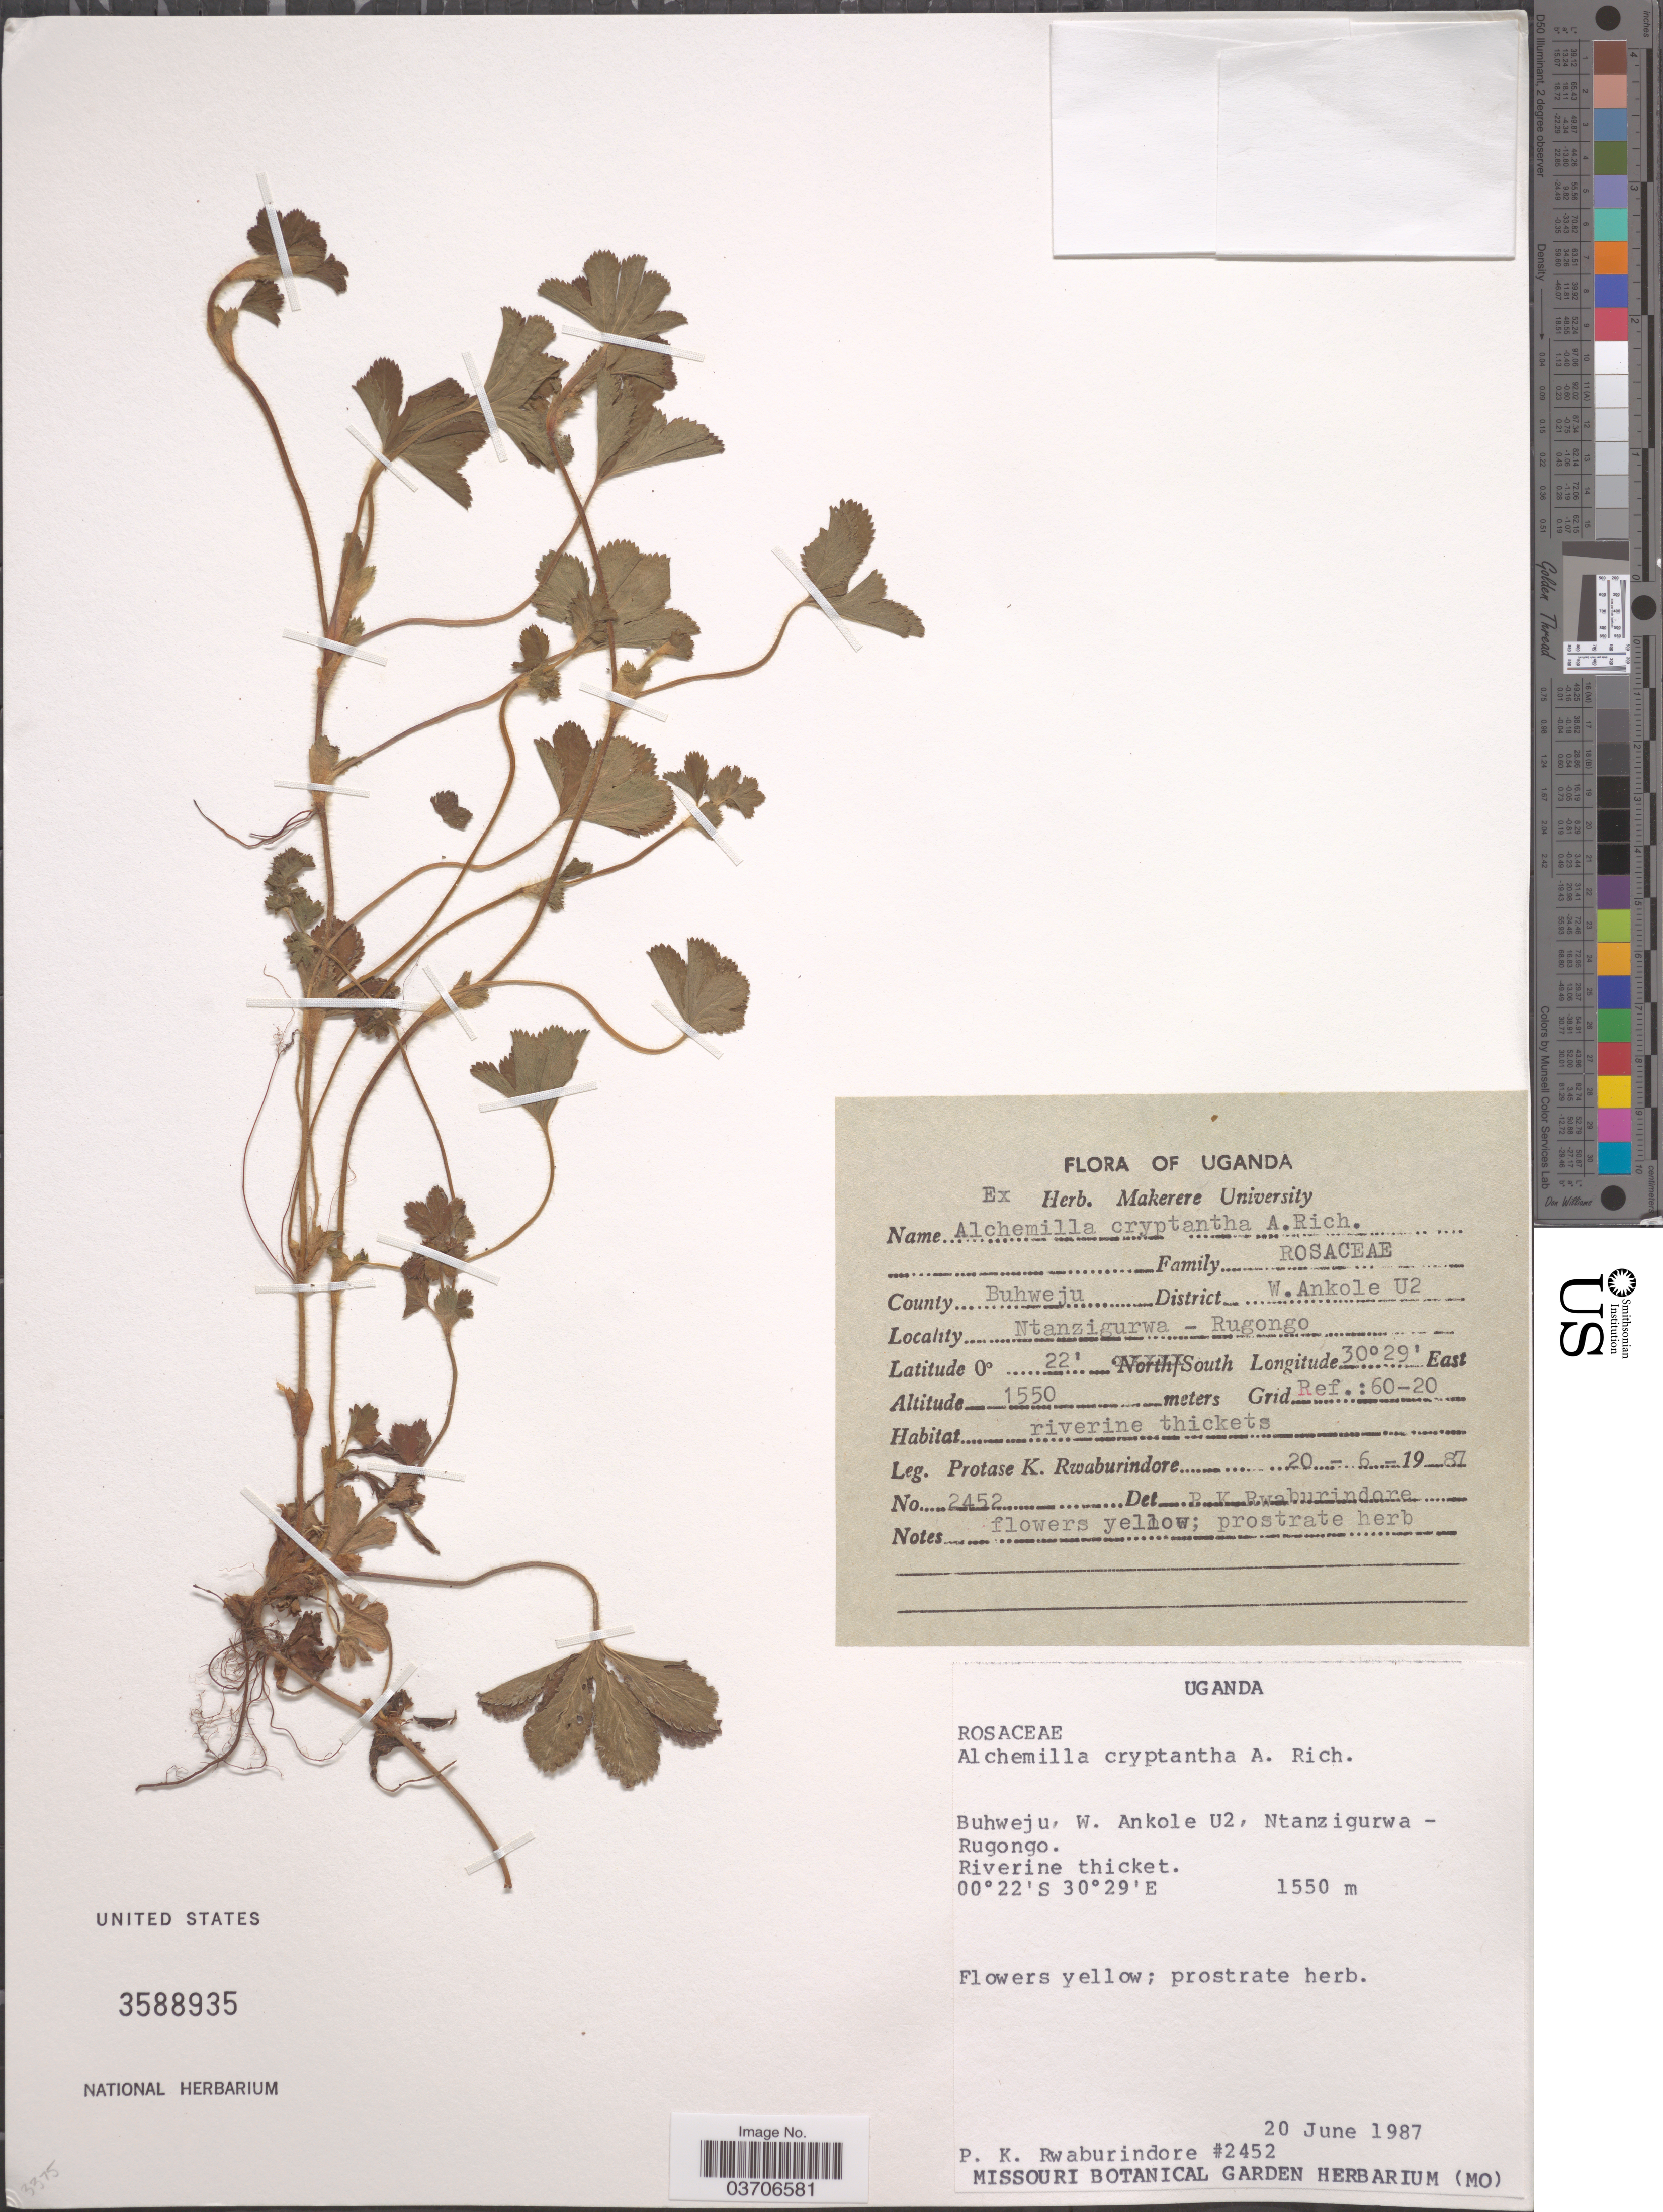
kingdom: Plantae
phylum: Tracheophyta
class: Magnoliopsida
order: Rosales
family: Rosaceae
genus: Alchemilla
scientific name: Alchemilla cryptantha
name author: Steud. ex A. Rich.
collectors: P. Rwaburindore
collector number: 2452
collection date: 1987-06-20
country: Uganda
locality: County Buhweju. District W.Ankole U2. Ntanzigurwa - Rugongo. Grid Ref.: 60-20.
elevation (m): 1550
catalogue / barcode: US 3588935